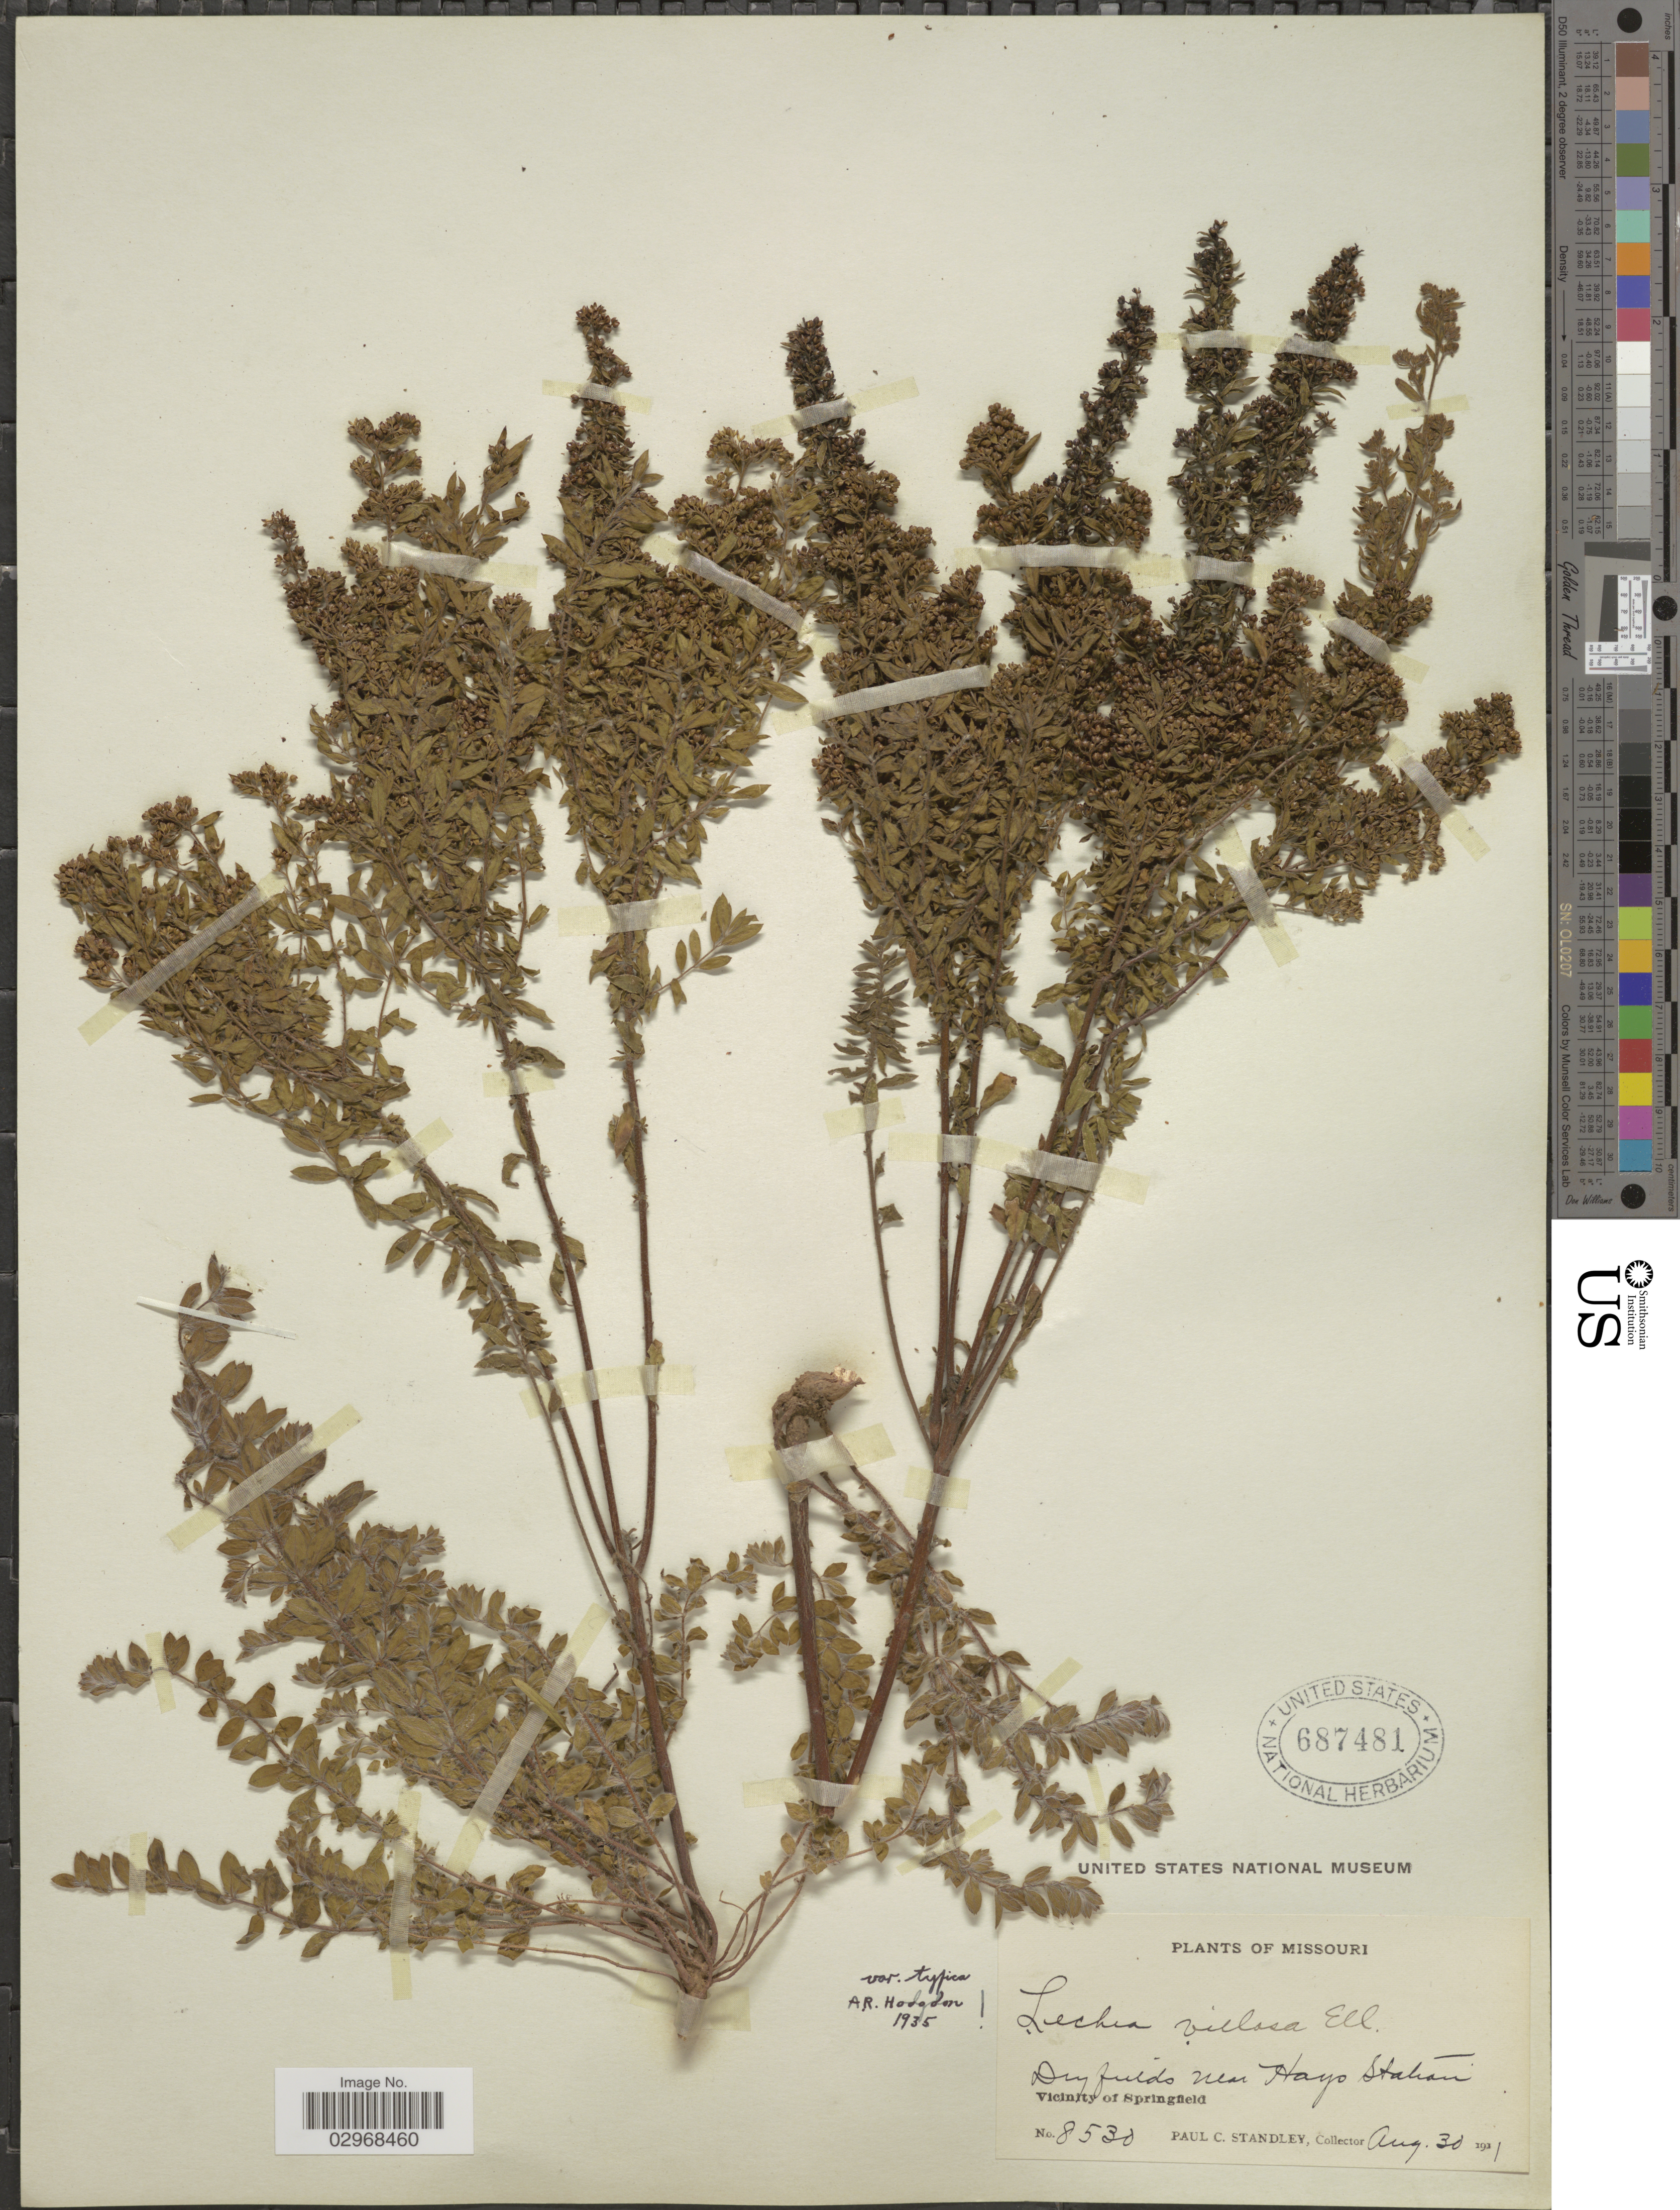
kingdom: Plantae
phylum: Tracheophyta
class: Magnoliopsida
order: Malvales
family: Cistaceae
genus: Lechea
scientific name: Lechea villosa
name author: Elliott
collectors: P. C. Standley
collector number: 8530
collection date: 1931-08-30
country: United States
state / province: Missouri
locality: Dry fields near Hays Station, Vicinity of Springfield.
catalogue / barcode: US 687481